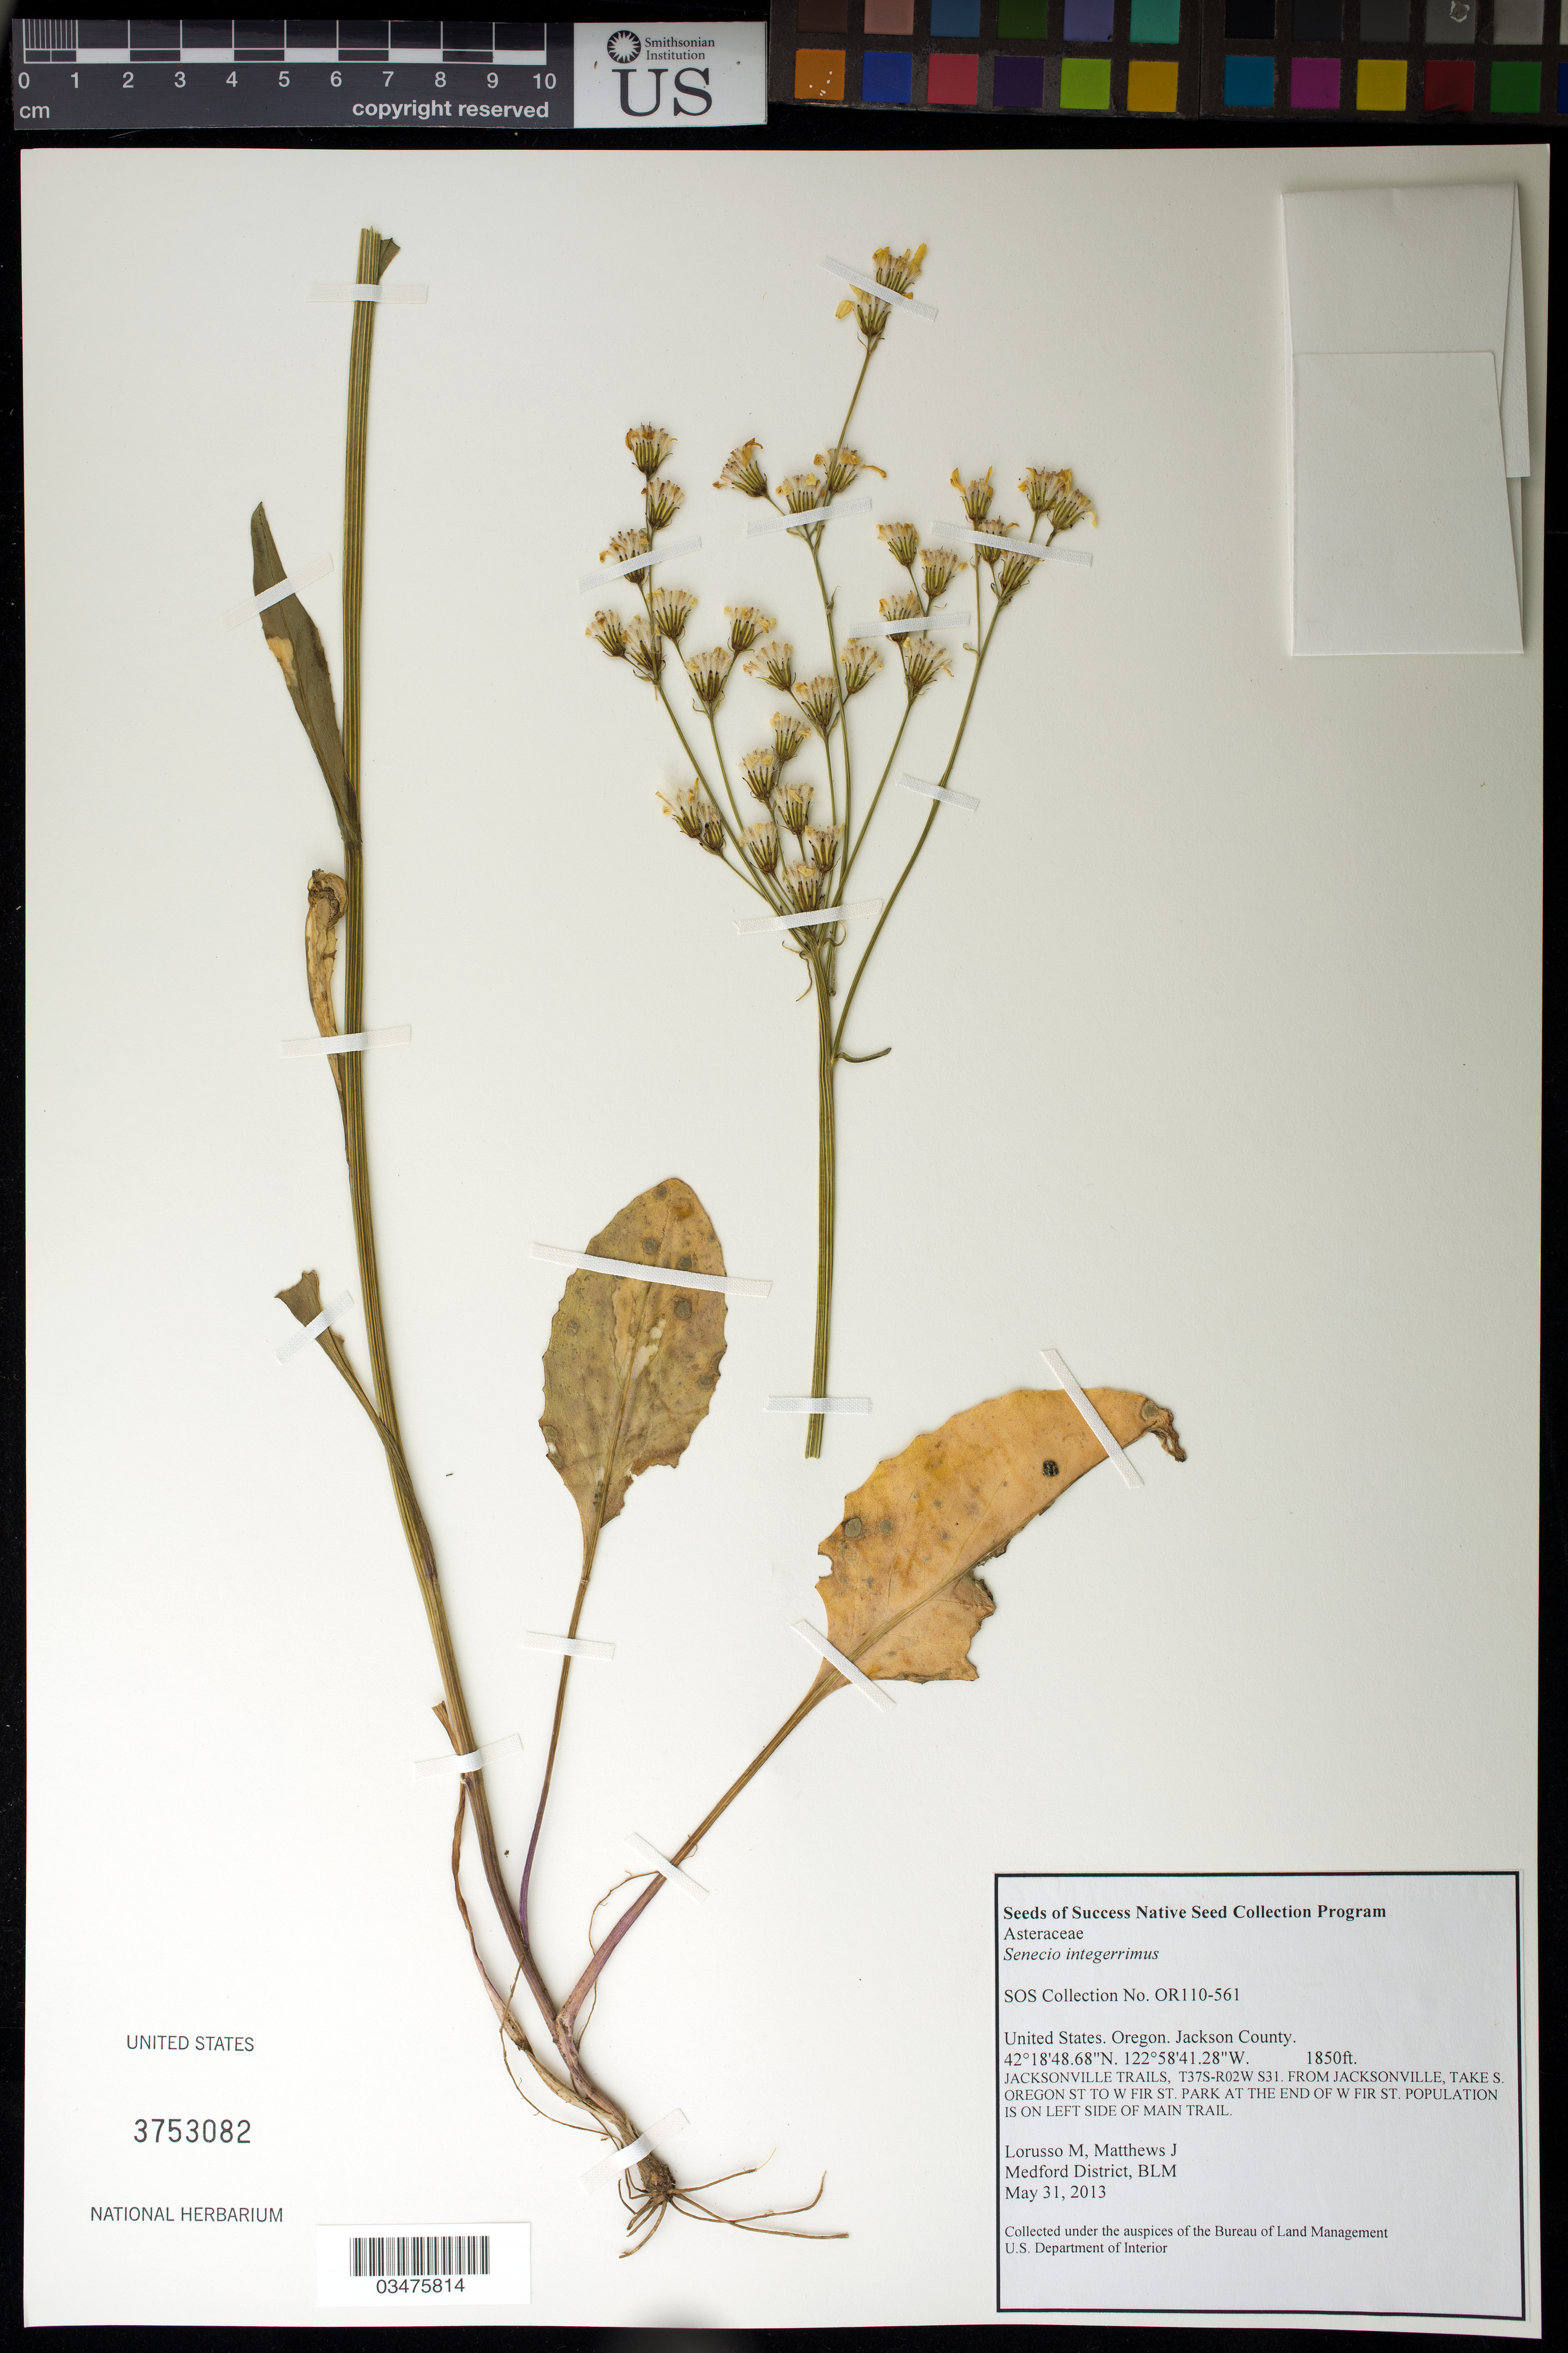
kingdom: Plantae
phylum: Tracheophyta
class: Magnoliopsida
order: Asterales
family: Asteraceae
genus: Senecio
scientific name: Senecio integerrimus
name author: Nutt.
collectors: M. Lorusso & J. Matthews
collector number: OR110-561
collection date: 2013-05-31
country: United States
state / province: Oregon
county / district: Jackson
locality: Jacksonville Trails, left side of Main Trail.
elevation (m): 564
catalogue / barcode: US 3753082